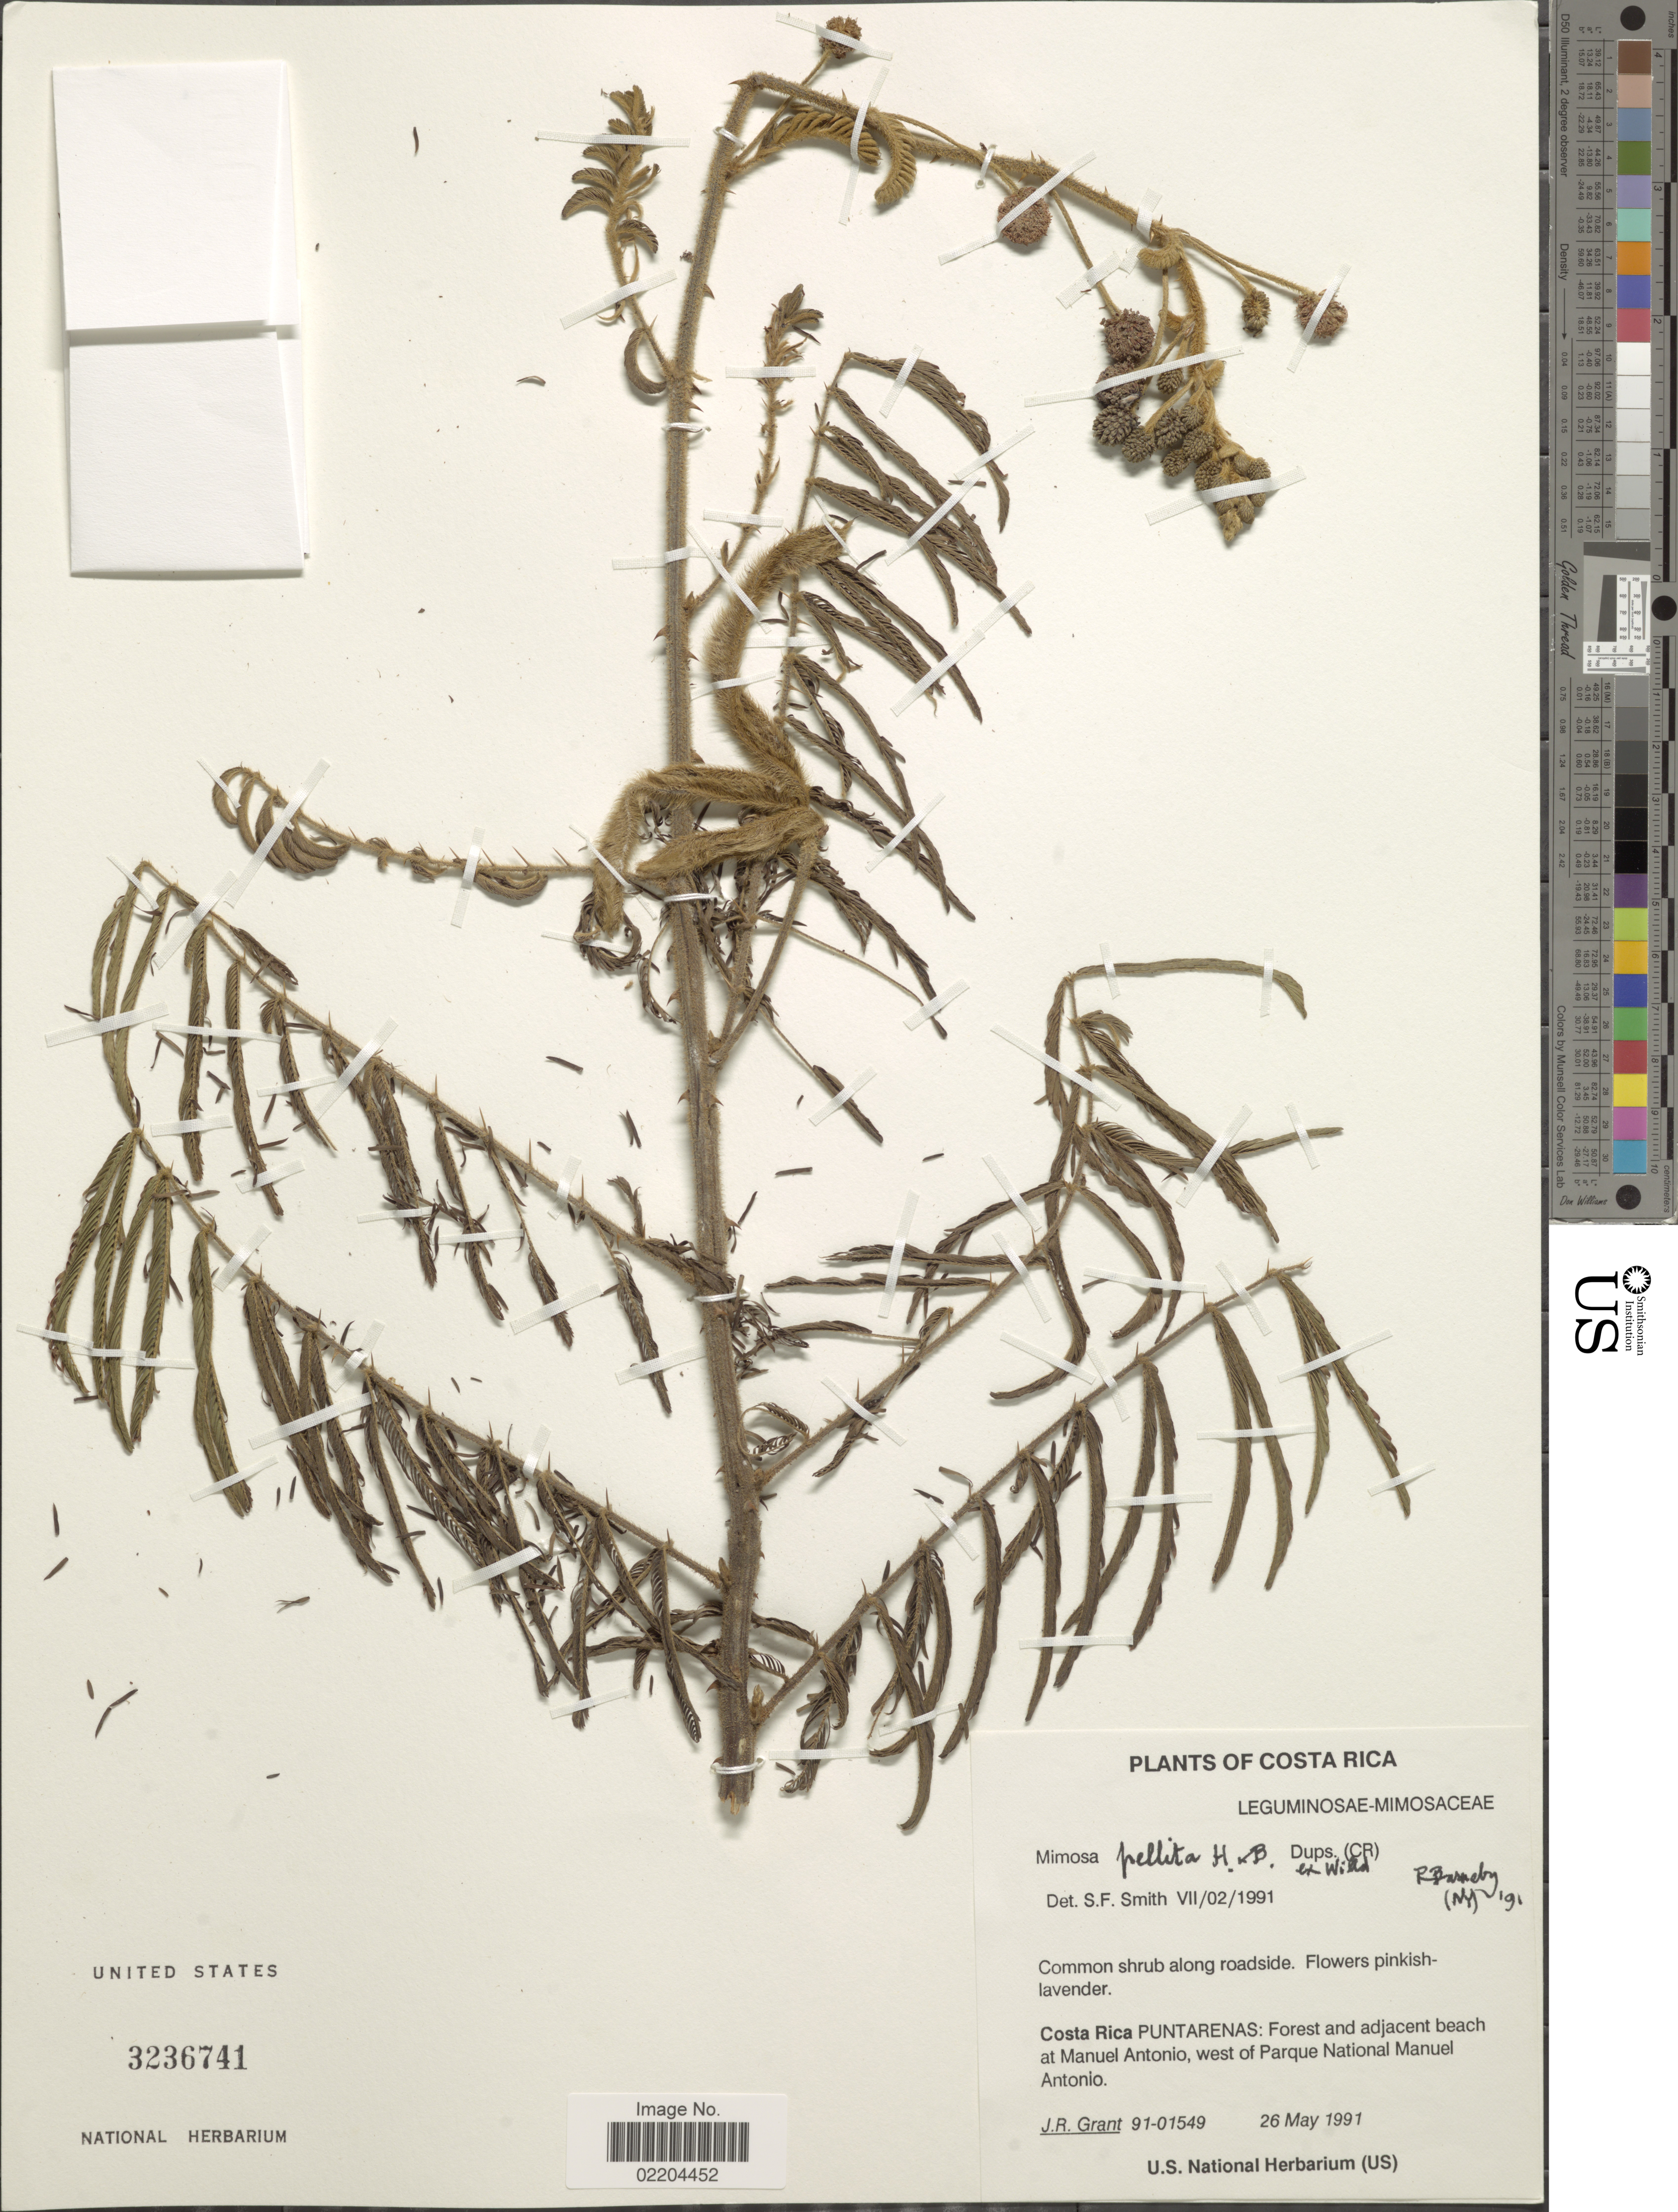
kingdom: Plantae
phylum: Tracheophyta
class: Magnoliopsida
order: Fabales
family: Fabaceae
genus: Mimosa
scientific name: Mimosa pellita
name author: Humb. & Bonpl. ex Willd.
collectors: J. Grant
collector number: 91-01549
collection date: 1991-05-26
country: Costa Rica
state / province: Puntarenas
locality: Costa Rica Puntarenas: Forest and adjacent beach Manuel Antonio, west of Parque National Manuel Antionio.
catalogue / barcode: US 3236741